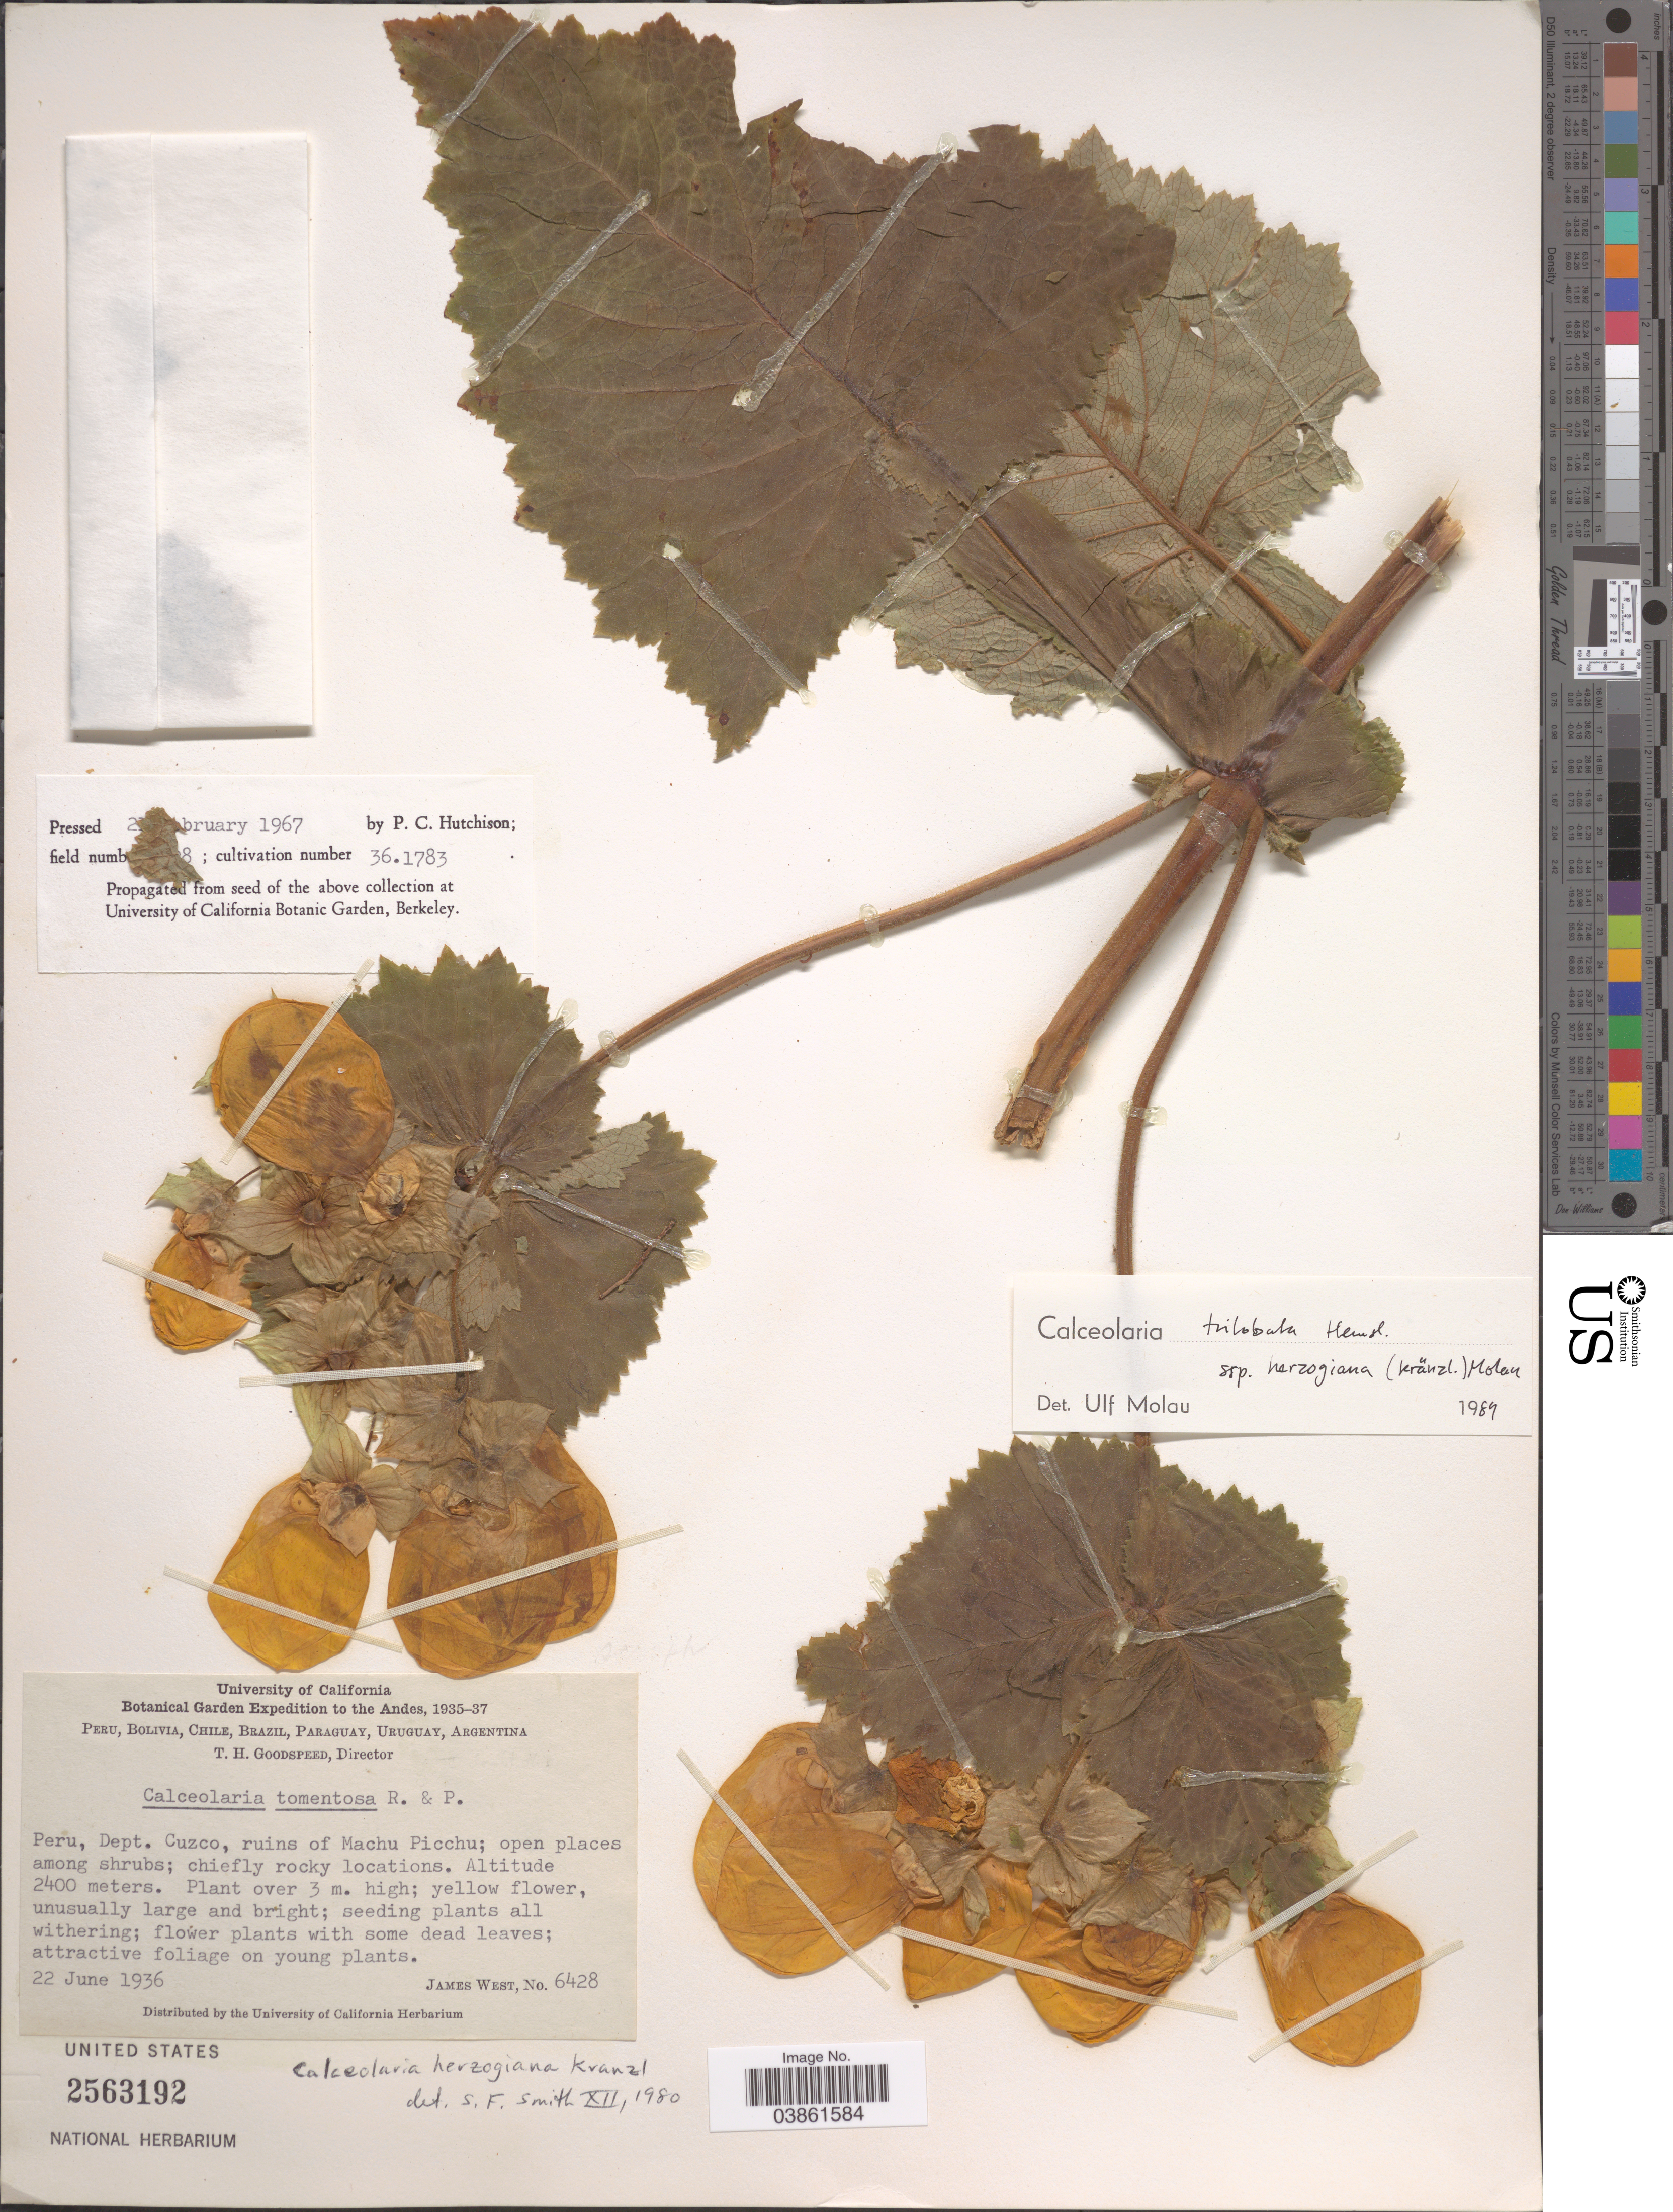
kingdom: Plantae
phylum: Tracheophyta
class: Magnoliopsida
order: Lamiales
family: Calceolariaceae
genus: Calceolaria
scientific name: Calceolaria trilobata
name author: Hemsl.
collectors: J. West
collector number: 6428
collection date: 1936-06-22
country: Peru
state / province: Cusco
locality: Dept. Cuzco. ruins of Machu Picchu.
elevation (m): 2400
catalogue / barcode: US 2563192